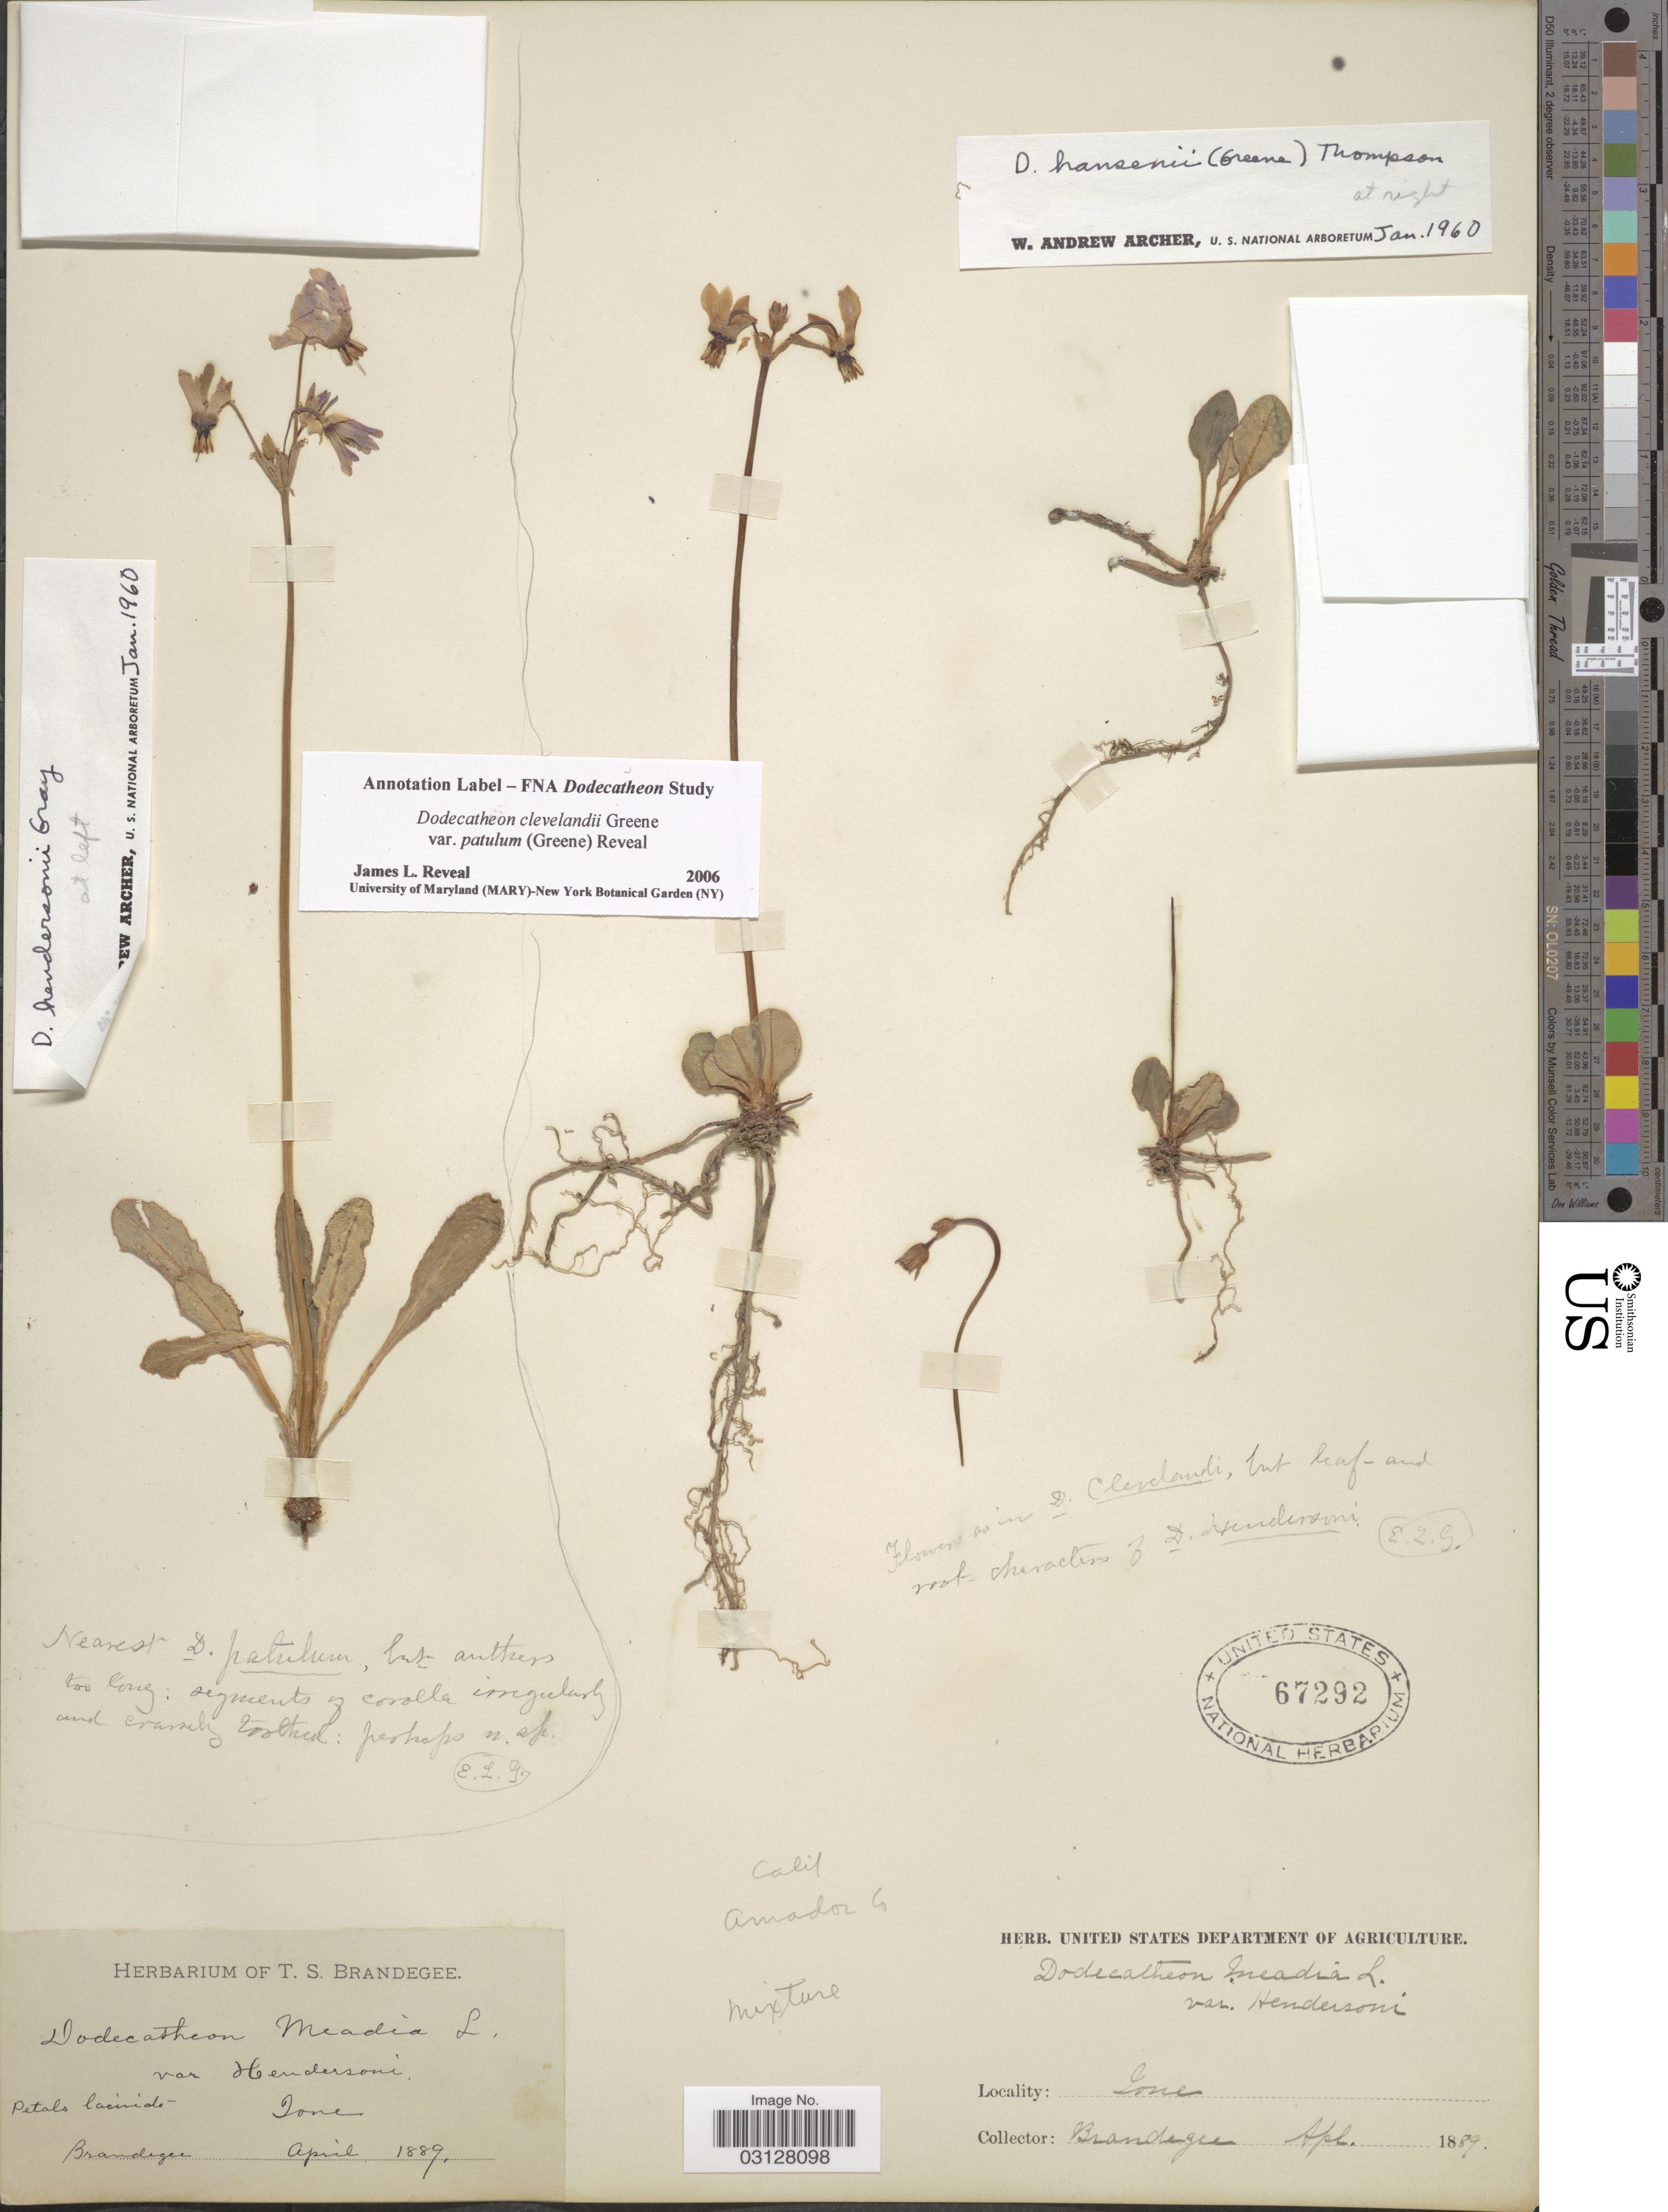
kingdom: Plantae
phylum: Tracheophyta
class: Magnoliopsida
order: Ericales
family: Primulaceae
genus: Dodecatheon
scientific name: Dodecatheon clevelandii var. patulum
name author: (Kuntze) Reveal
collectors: T. S. Brandegee (herbarium)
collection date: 1889-04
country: United States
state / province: California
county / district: Amador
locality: Ione. Amador Co.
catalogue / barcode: US 67292